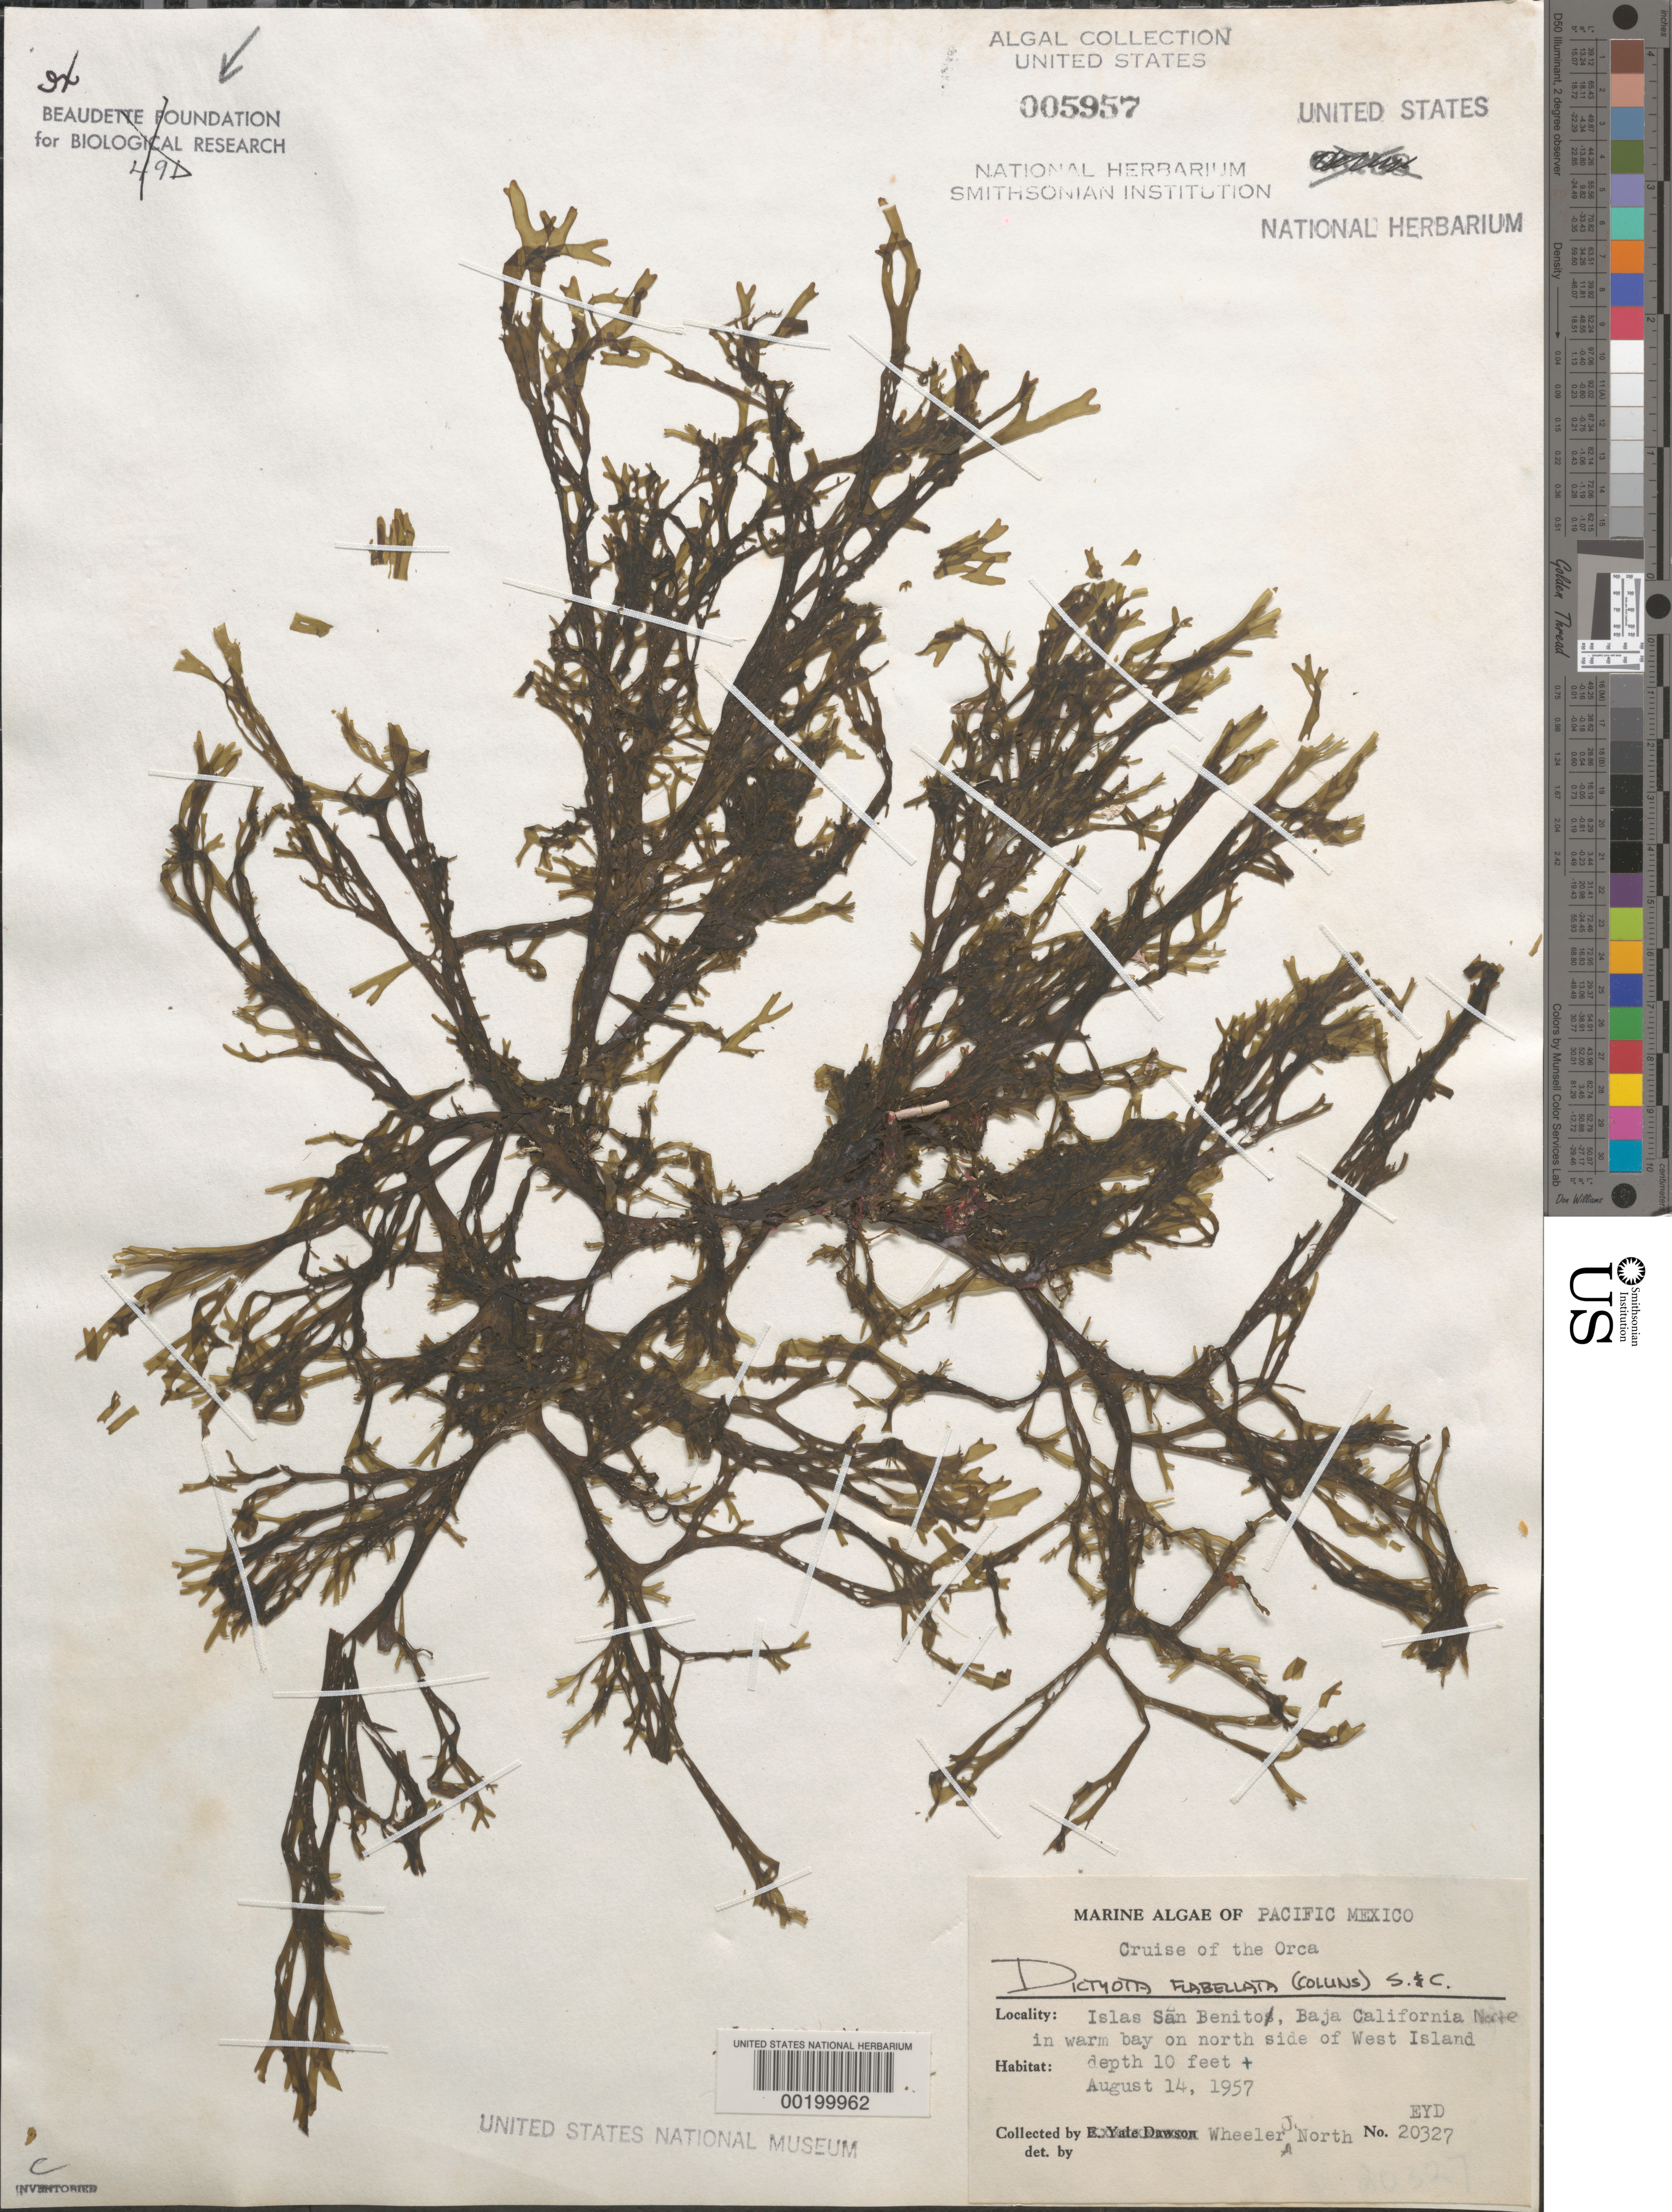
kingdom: Chromista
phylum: Ochrophyta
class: Phaeophyceae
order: Dictyotales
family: Dictyotaceae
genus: Dictyota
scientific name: Dictyota flabellata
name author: (Collins) Setch. & N.L. Gardner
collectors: W. North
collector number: EYD 20327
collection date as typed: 14 Aug 1957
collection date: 1957-08-14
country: Mexico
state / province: Baja California Norte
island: West Island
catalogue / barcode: US 5957